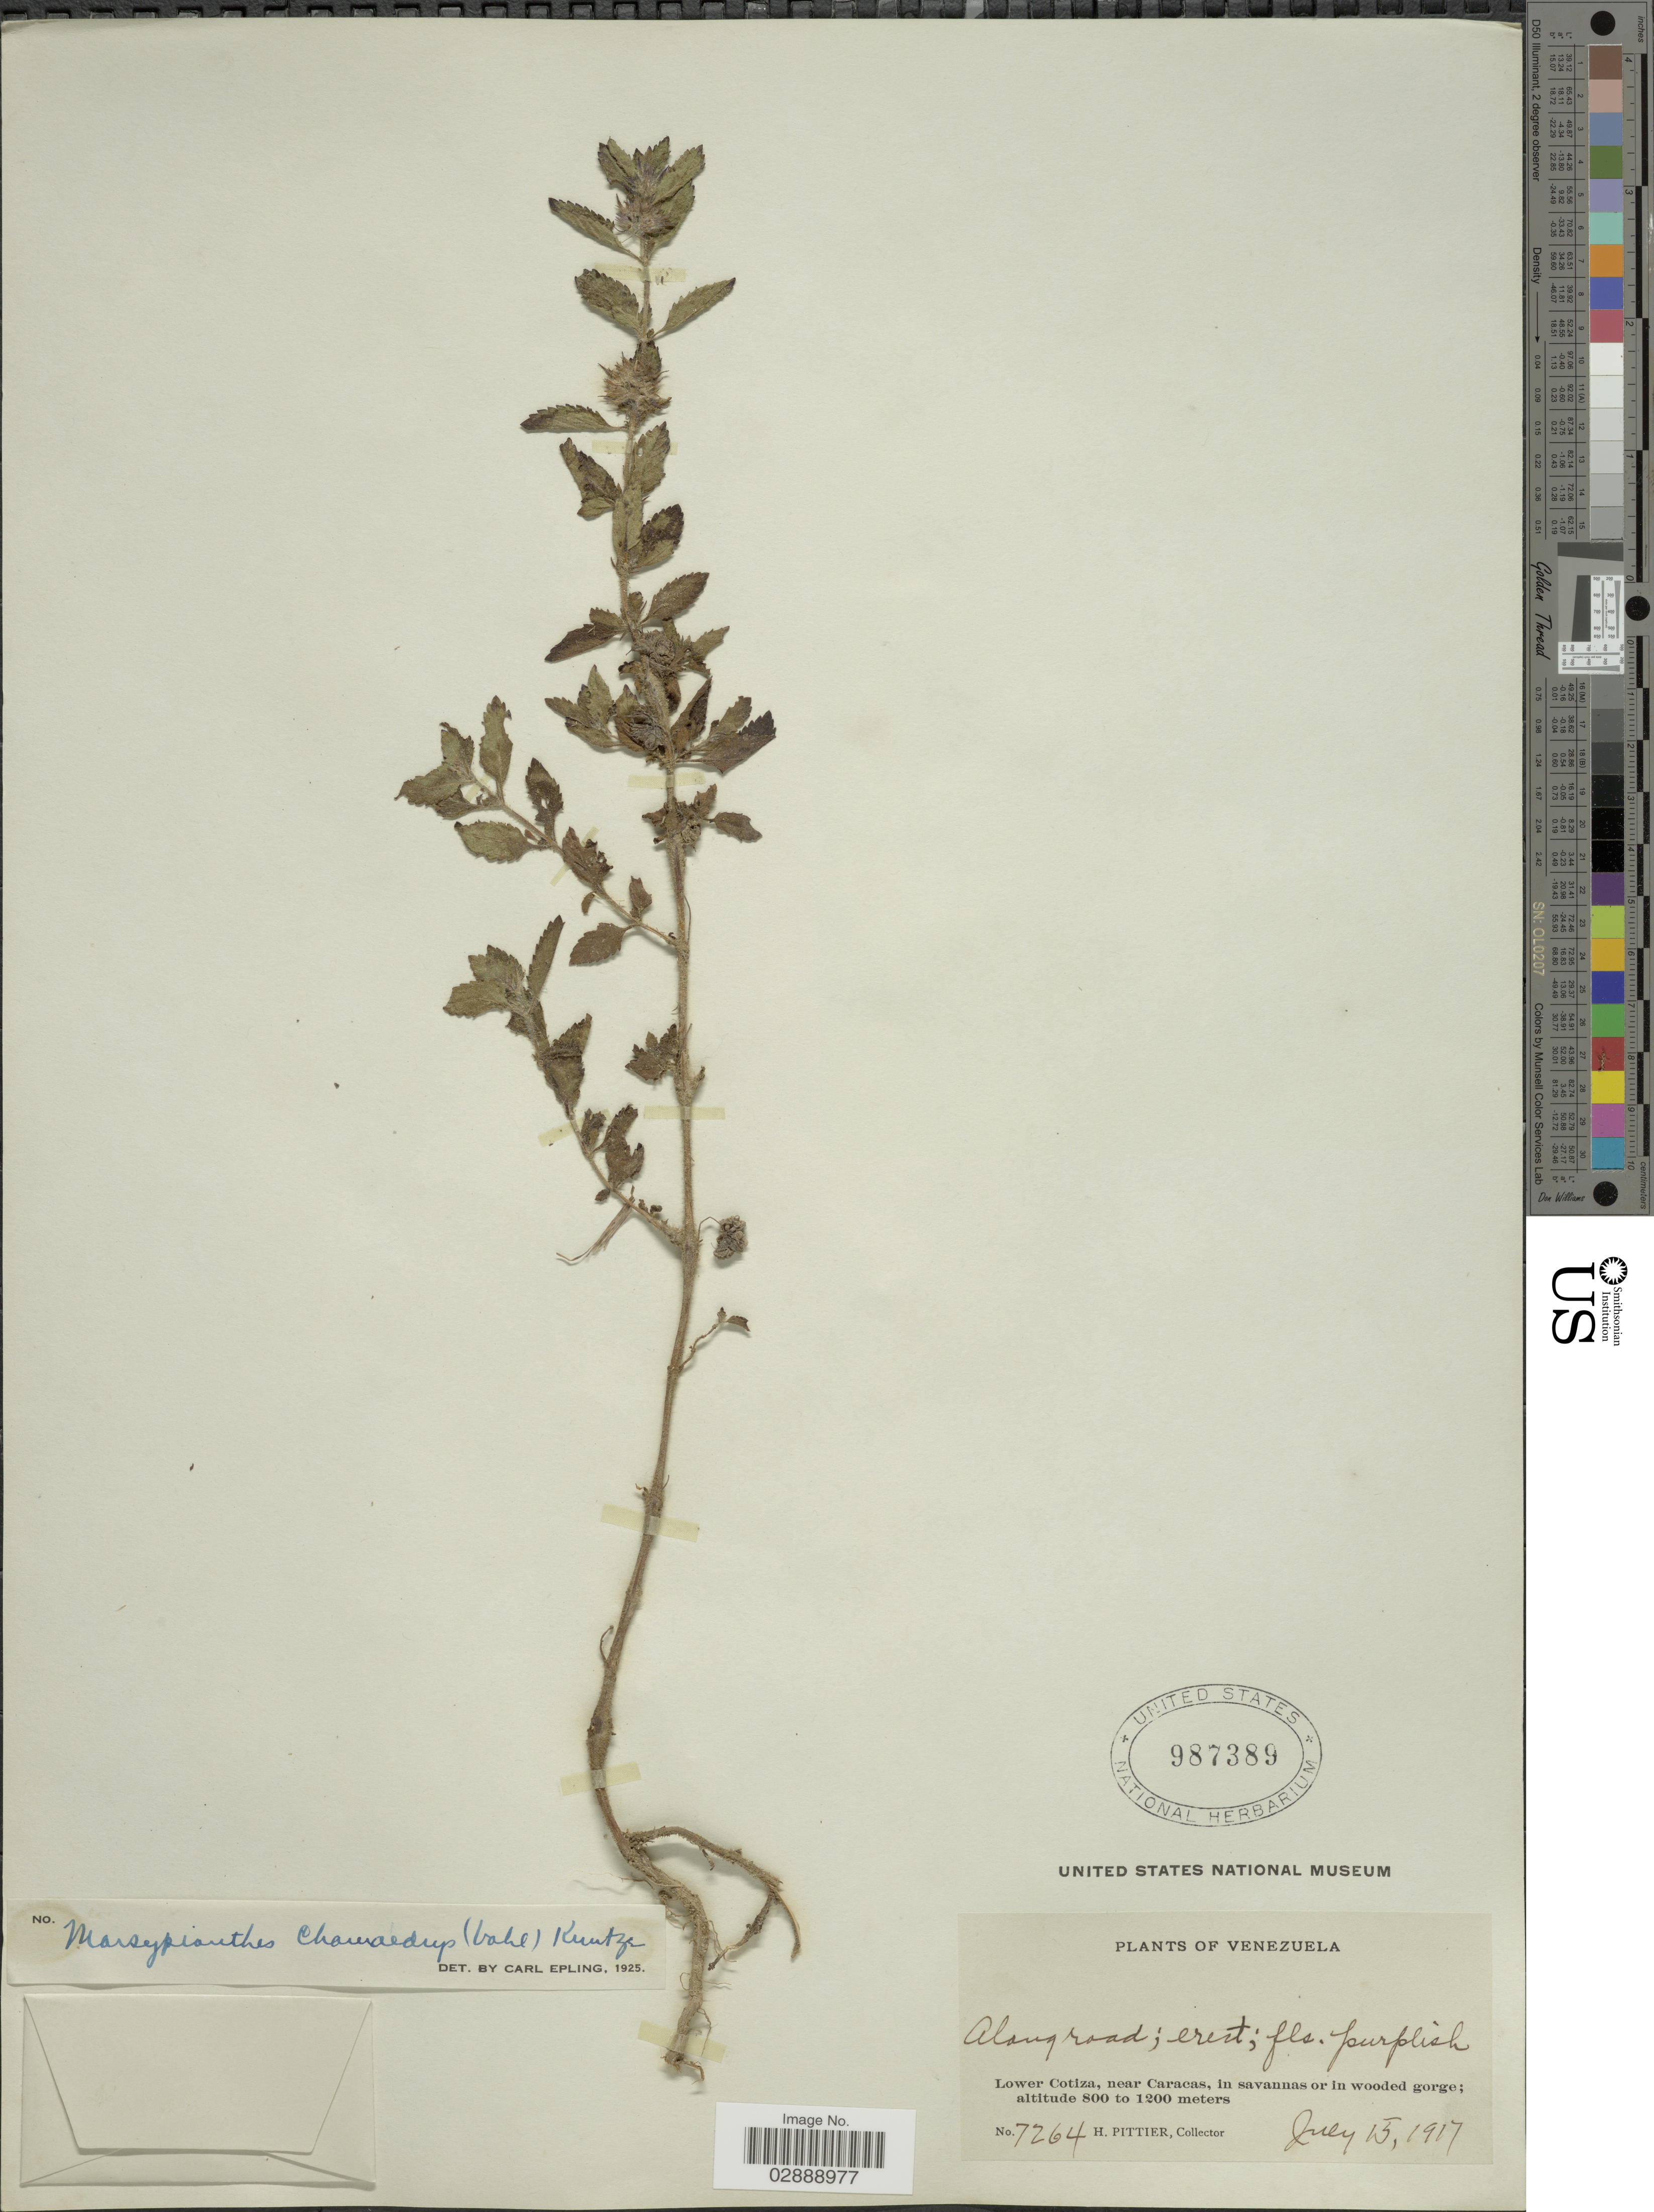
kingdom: Plantae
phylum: Tracheophyta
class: Magnoliopsida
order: Lamiales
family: Lamiaceae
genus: Marsypianthes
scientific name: Marsypianthes chamaedrys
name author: (Vahl) Kuntze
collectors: H. F. Pittier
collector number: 7264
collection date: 1917-07-15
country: Venezuela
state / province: Distrito Federal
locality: Lower Cotiza, near Caracas.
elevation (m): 800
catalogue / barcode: US 987389